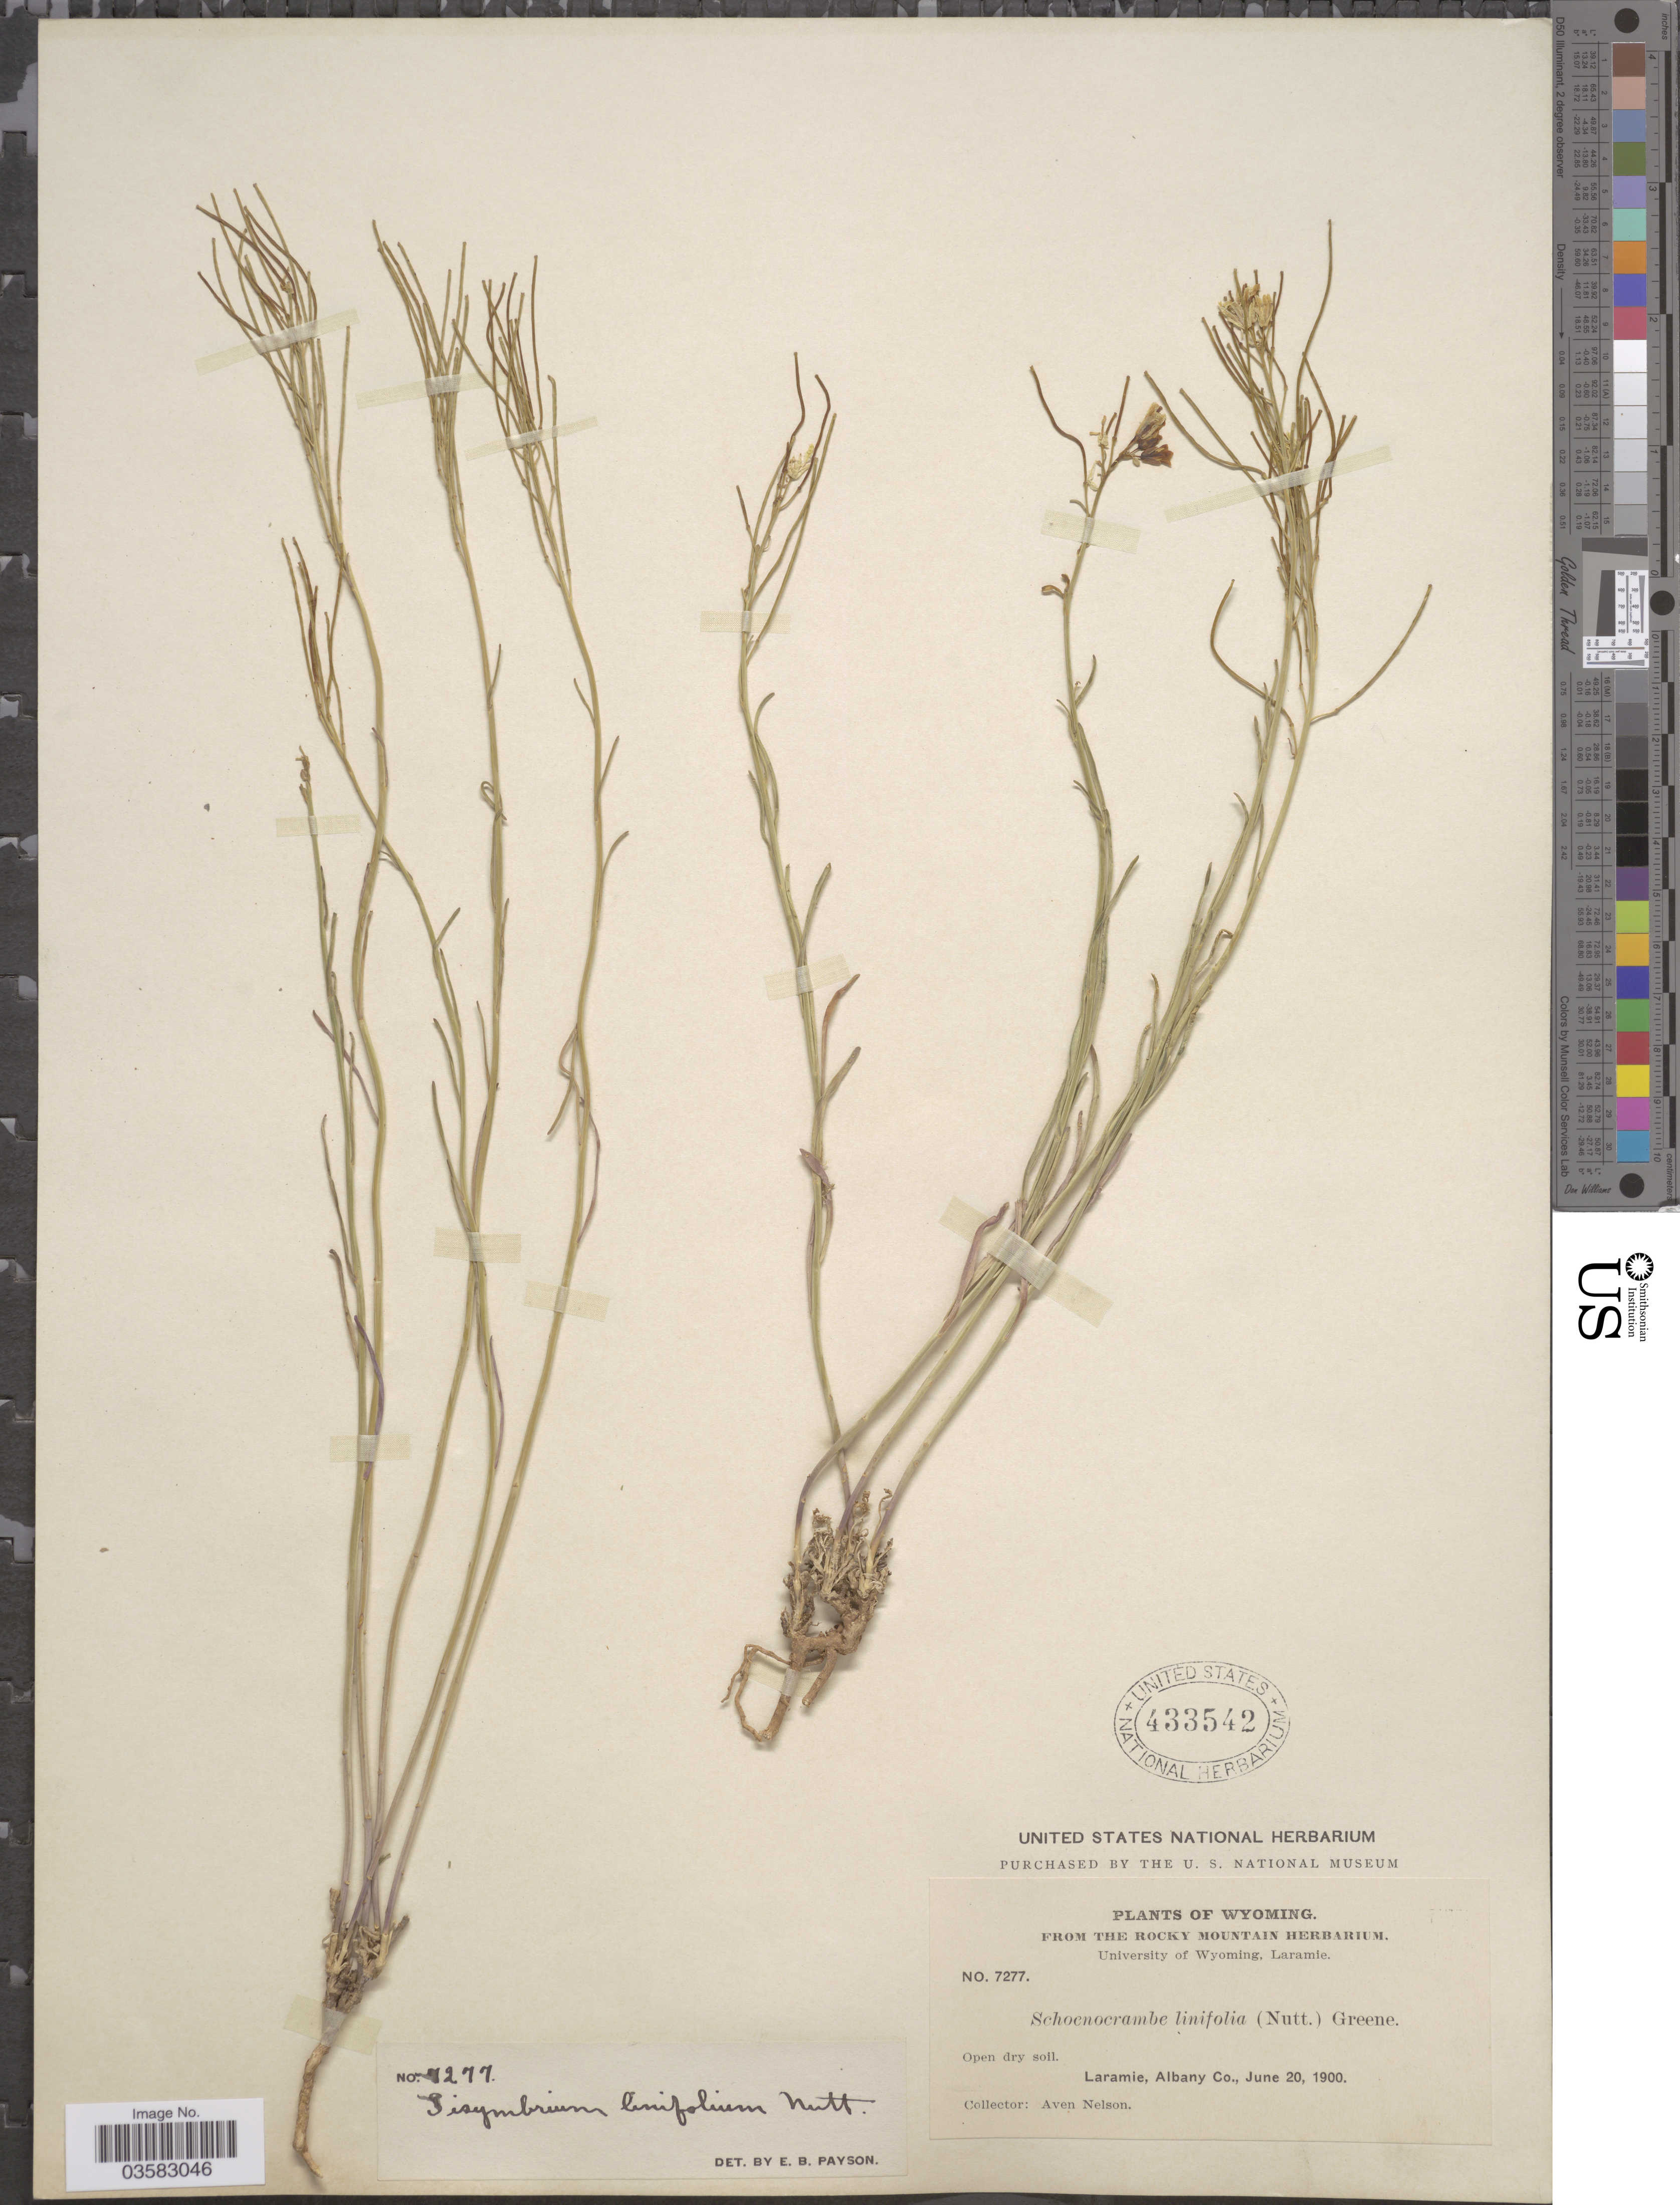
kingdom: Plantae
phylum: Tracheophyta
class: Magnoliopsida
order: Brassicales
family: Brassicaceae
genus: Sisymbrium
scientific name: Sisymbrium linifolium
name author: (Nutt.) Nutt. ex Torr. & A. Gray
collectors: A. Nelson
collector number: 7277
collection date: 1900-06-20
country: United States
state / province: Wyoming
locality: Laramie, Albany Co.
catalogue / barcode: US 433542